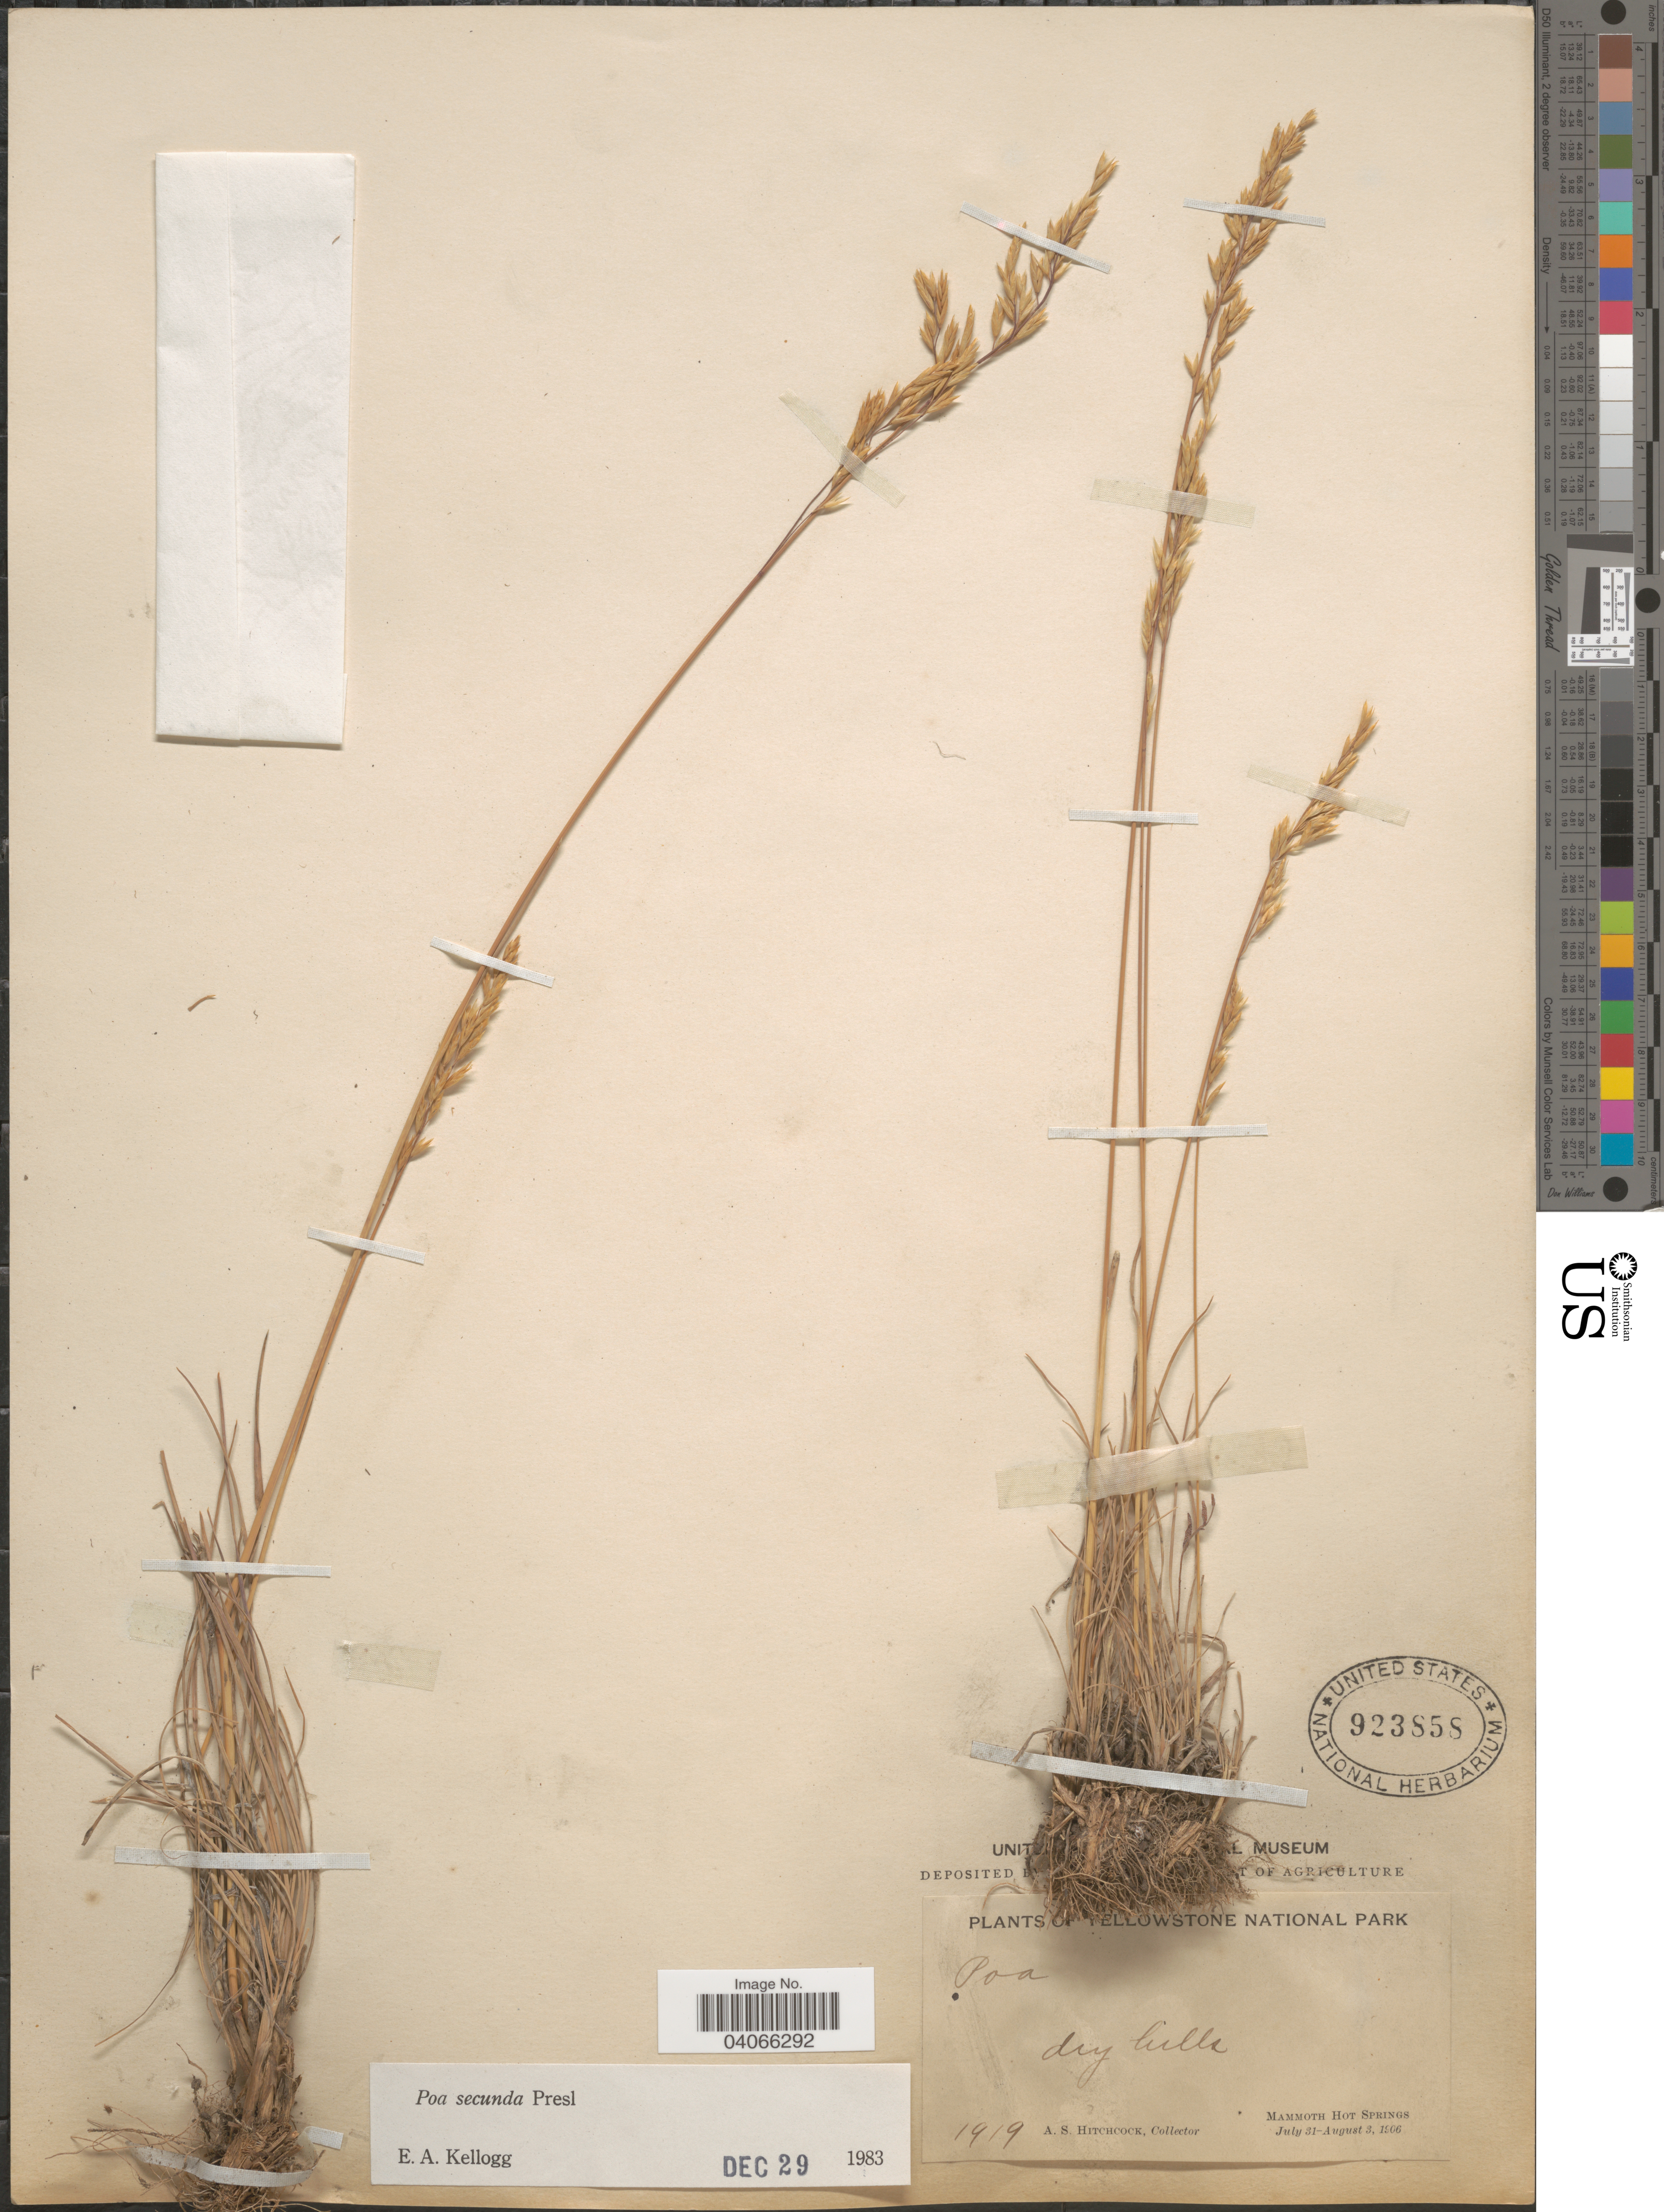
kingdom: Plantae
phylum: Tracheophyta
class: Liliopsida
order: Poales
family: Poaceae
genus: Poa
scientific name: Poa secunda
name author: J. Presl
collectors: A. S. Hitchcock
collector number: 1919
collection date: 1906-07-31/1906-08-03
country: United States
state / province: Wyoming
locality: Yellowstone National Park. Dry hills. Mammoth Hot Springs.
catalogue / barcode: US 923858